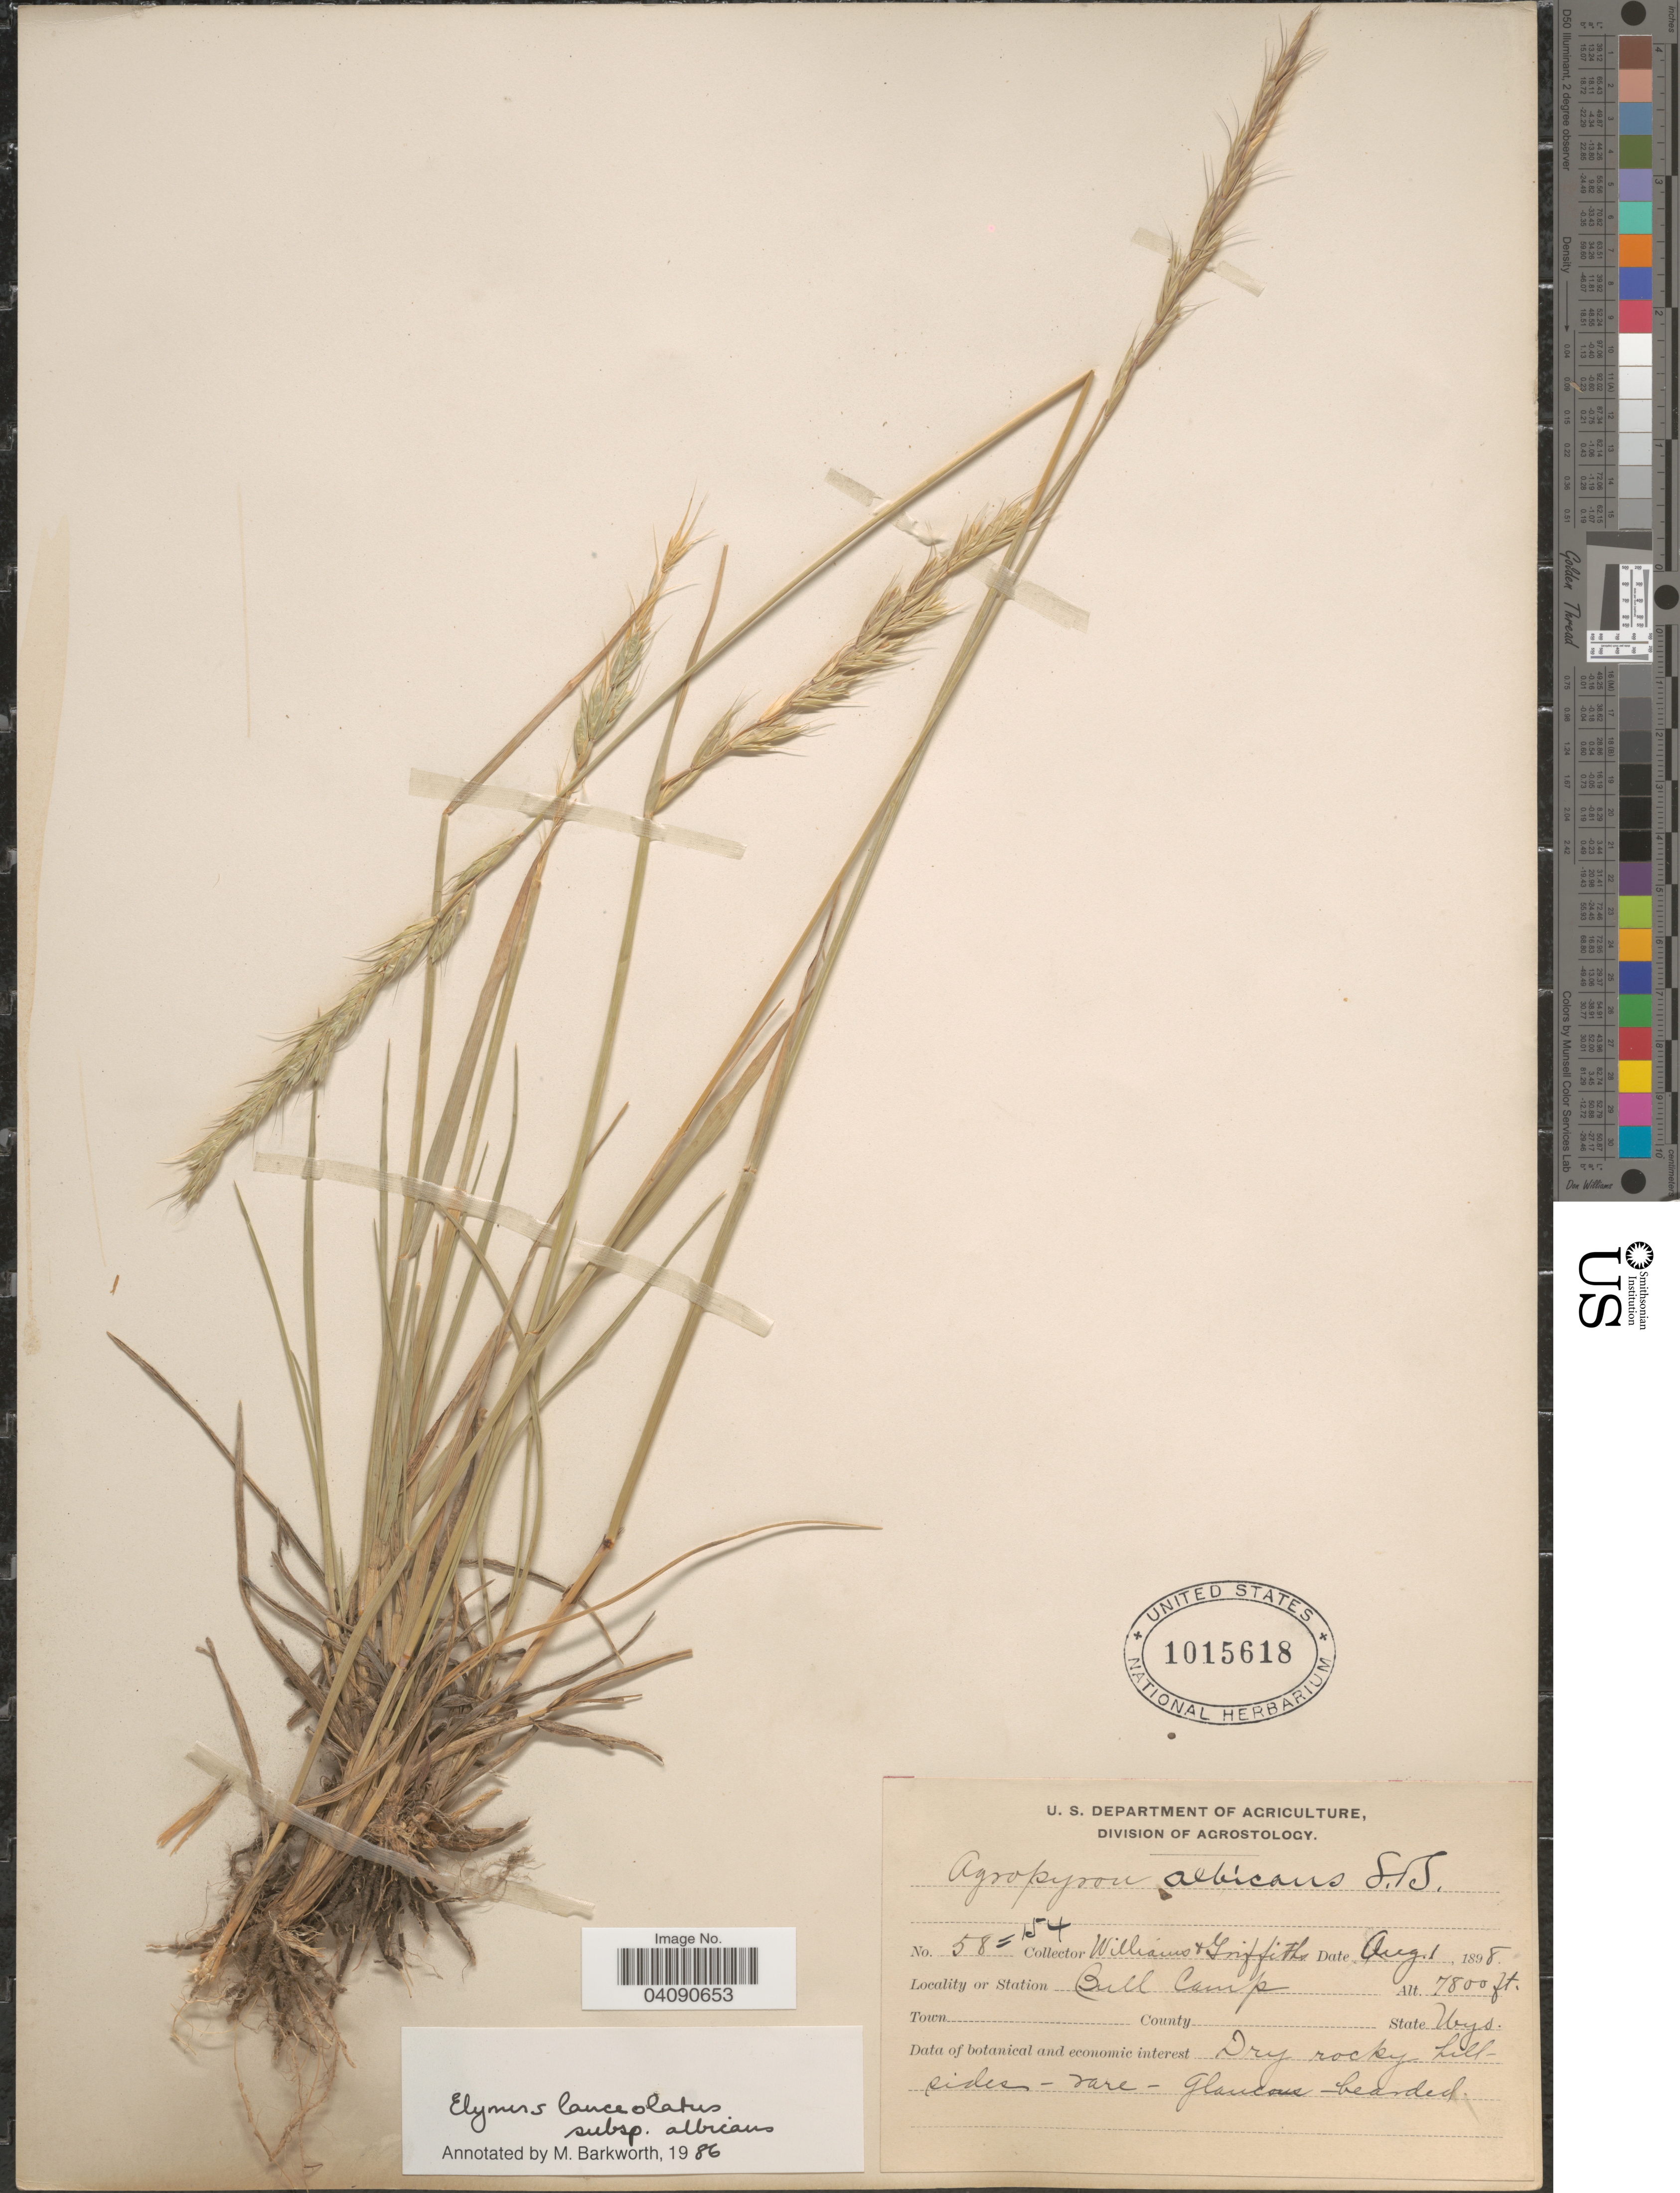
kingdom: Plantae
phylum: Tracheophyta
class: Liliopsida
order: Poales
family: Poaceae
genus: Elymus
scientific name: Elymus albicans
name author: (Scribn. & J.G. Sm.) Á. Löve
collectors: -- Williams & -- Griffiths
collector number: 58=154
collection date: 1898-08-01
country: United States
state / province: Wyoming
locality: Bull Camp.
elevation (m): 2377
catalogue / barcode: US 1015618